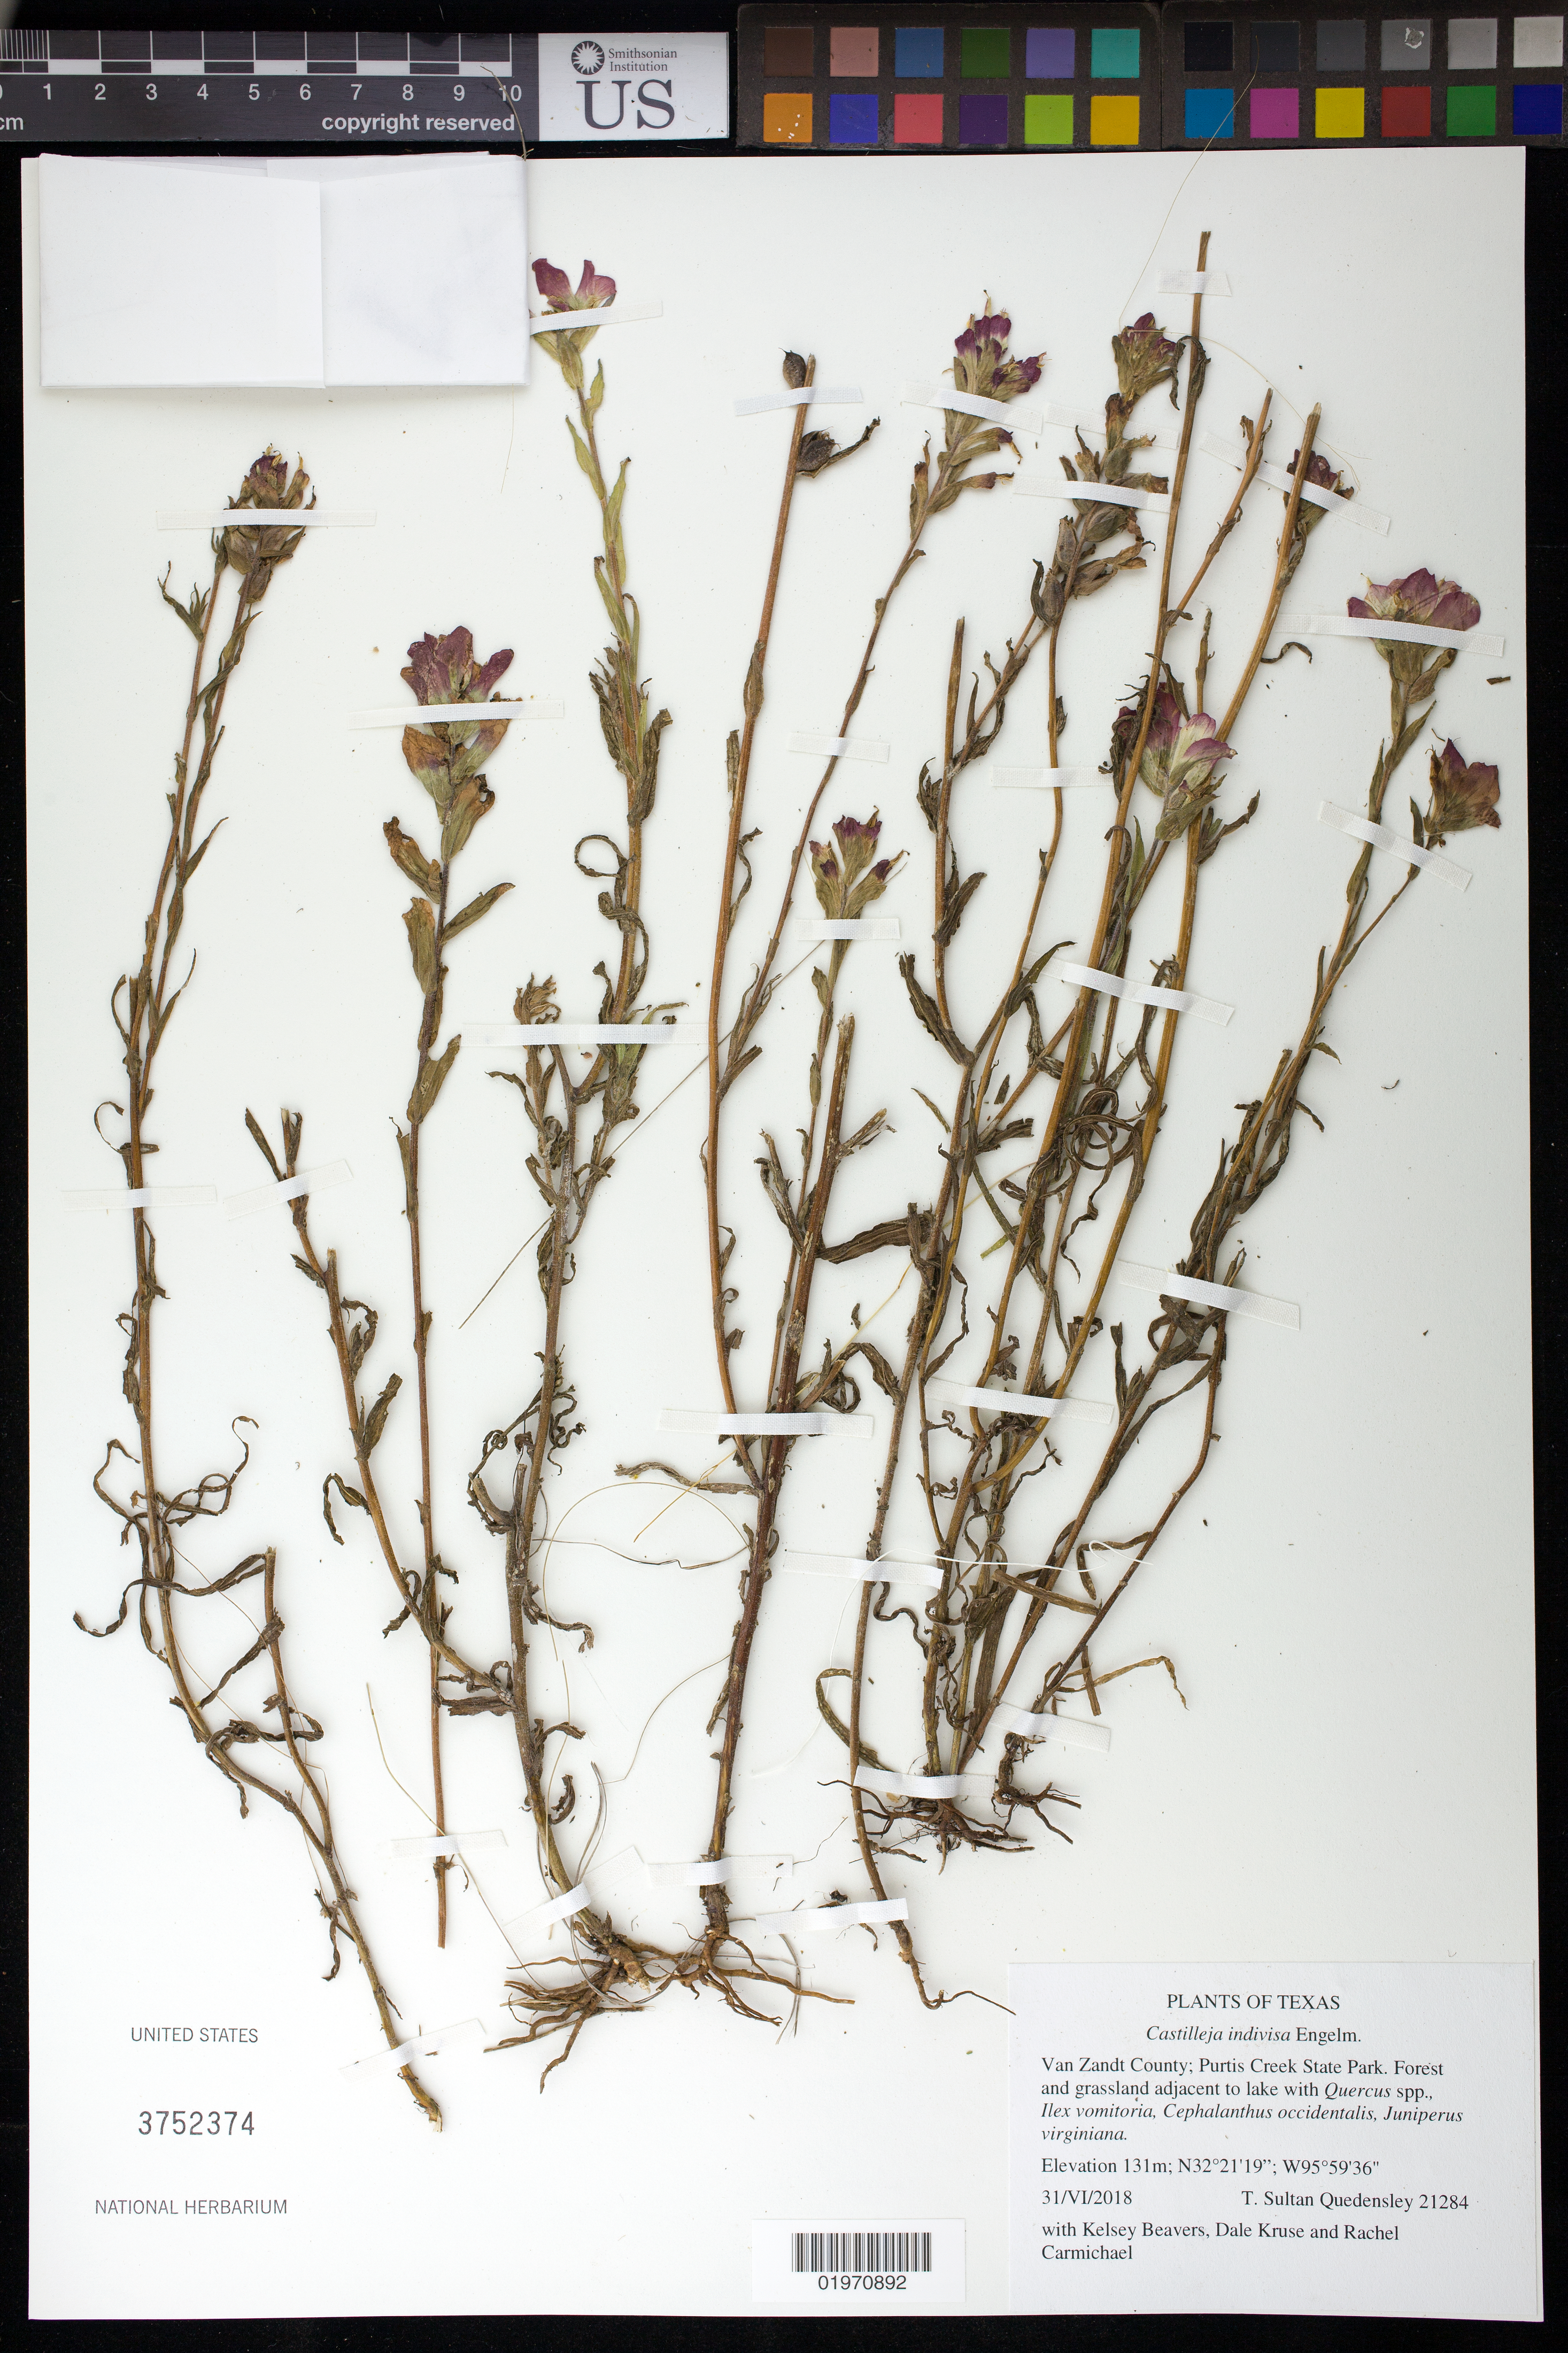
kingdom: Plantae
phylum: Tracheophyta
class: Magnoliopsida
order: Lamiales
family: Orobanchaceae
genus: Castilleja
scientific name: Castilleja indivisa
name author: Engelm. in Engelm. & A. Gray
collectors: T. S. Quedensley, K. Beavers, D. Kruse & R. Carmichael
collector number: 21284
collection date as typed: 30 Jun 2018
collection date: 2018-06-30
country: United States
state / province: Texas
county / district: Van Zaudt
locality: Purtis Creek State Park.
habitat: Forest and grassland adjacent to lake with Quercus spp., Ilex vomitoria, Cephalanthus occidentalis, Juniperus virginiana.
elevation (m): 131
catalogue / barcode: US 3752374